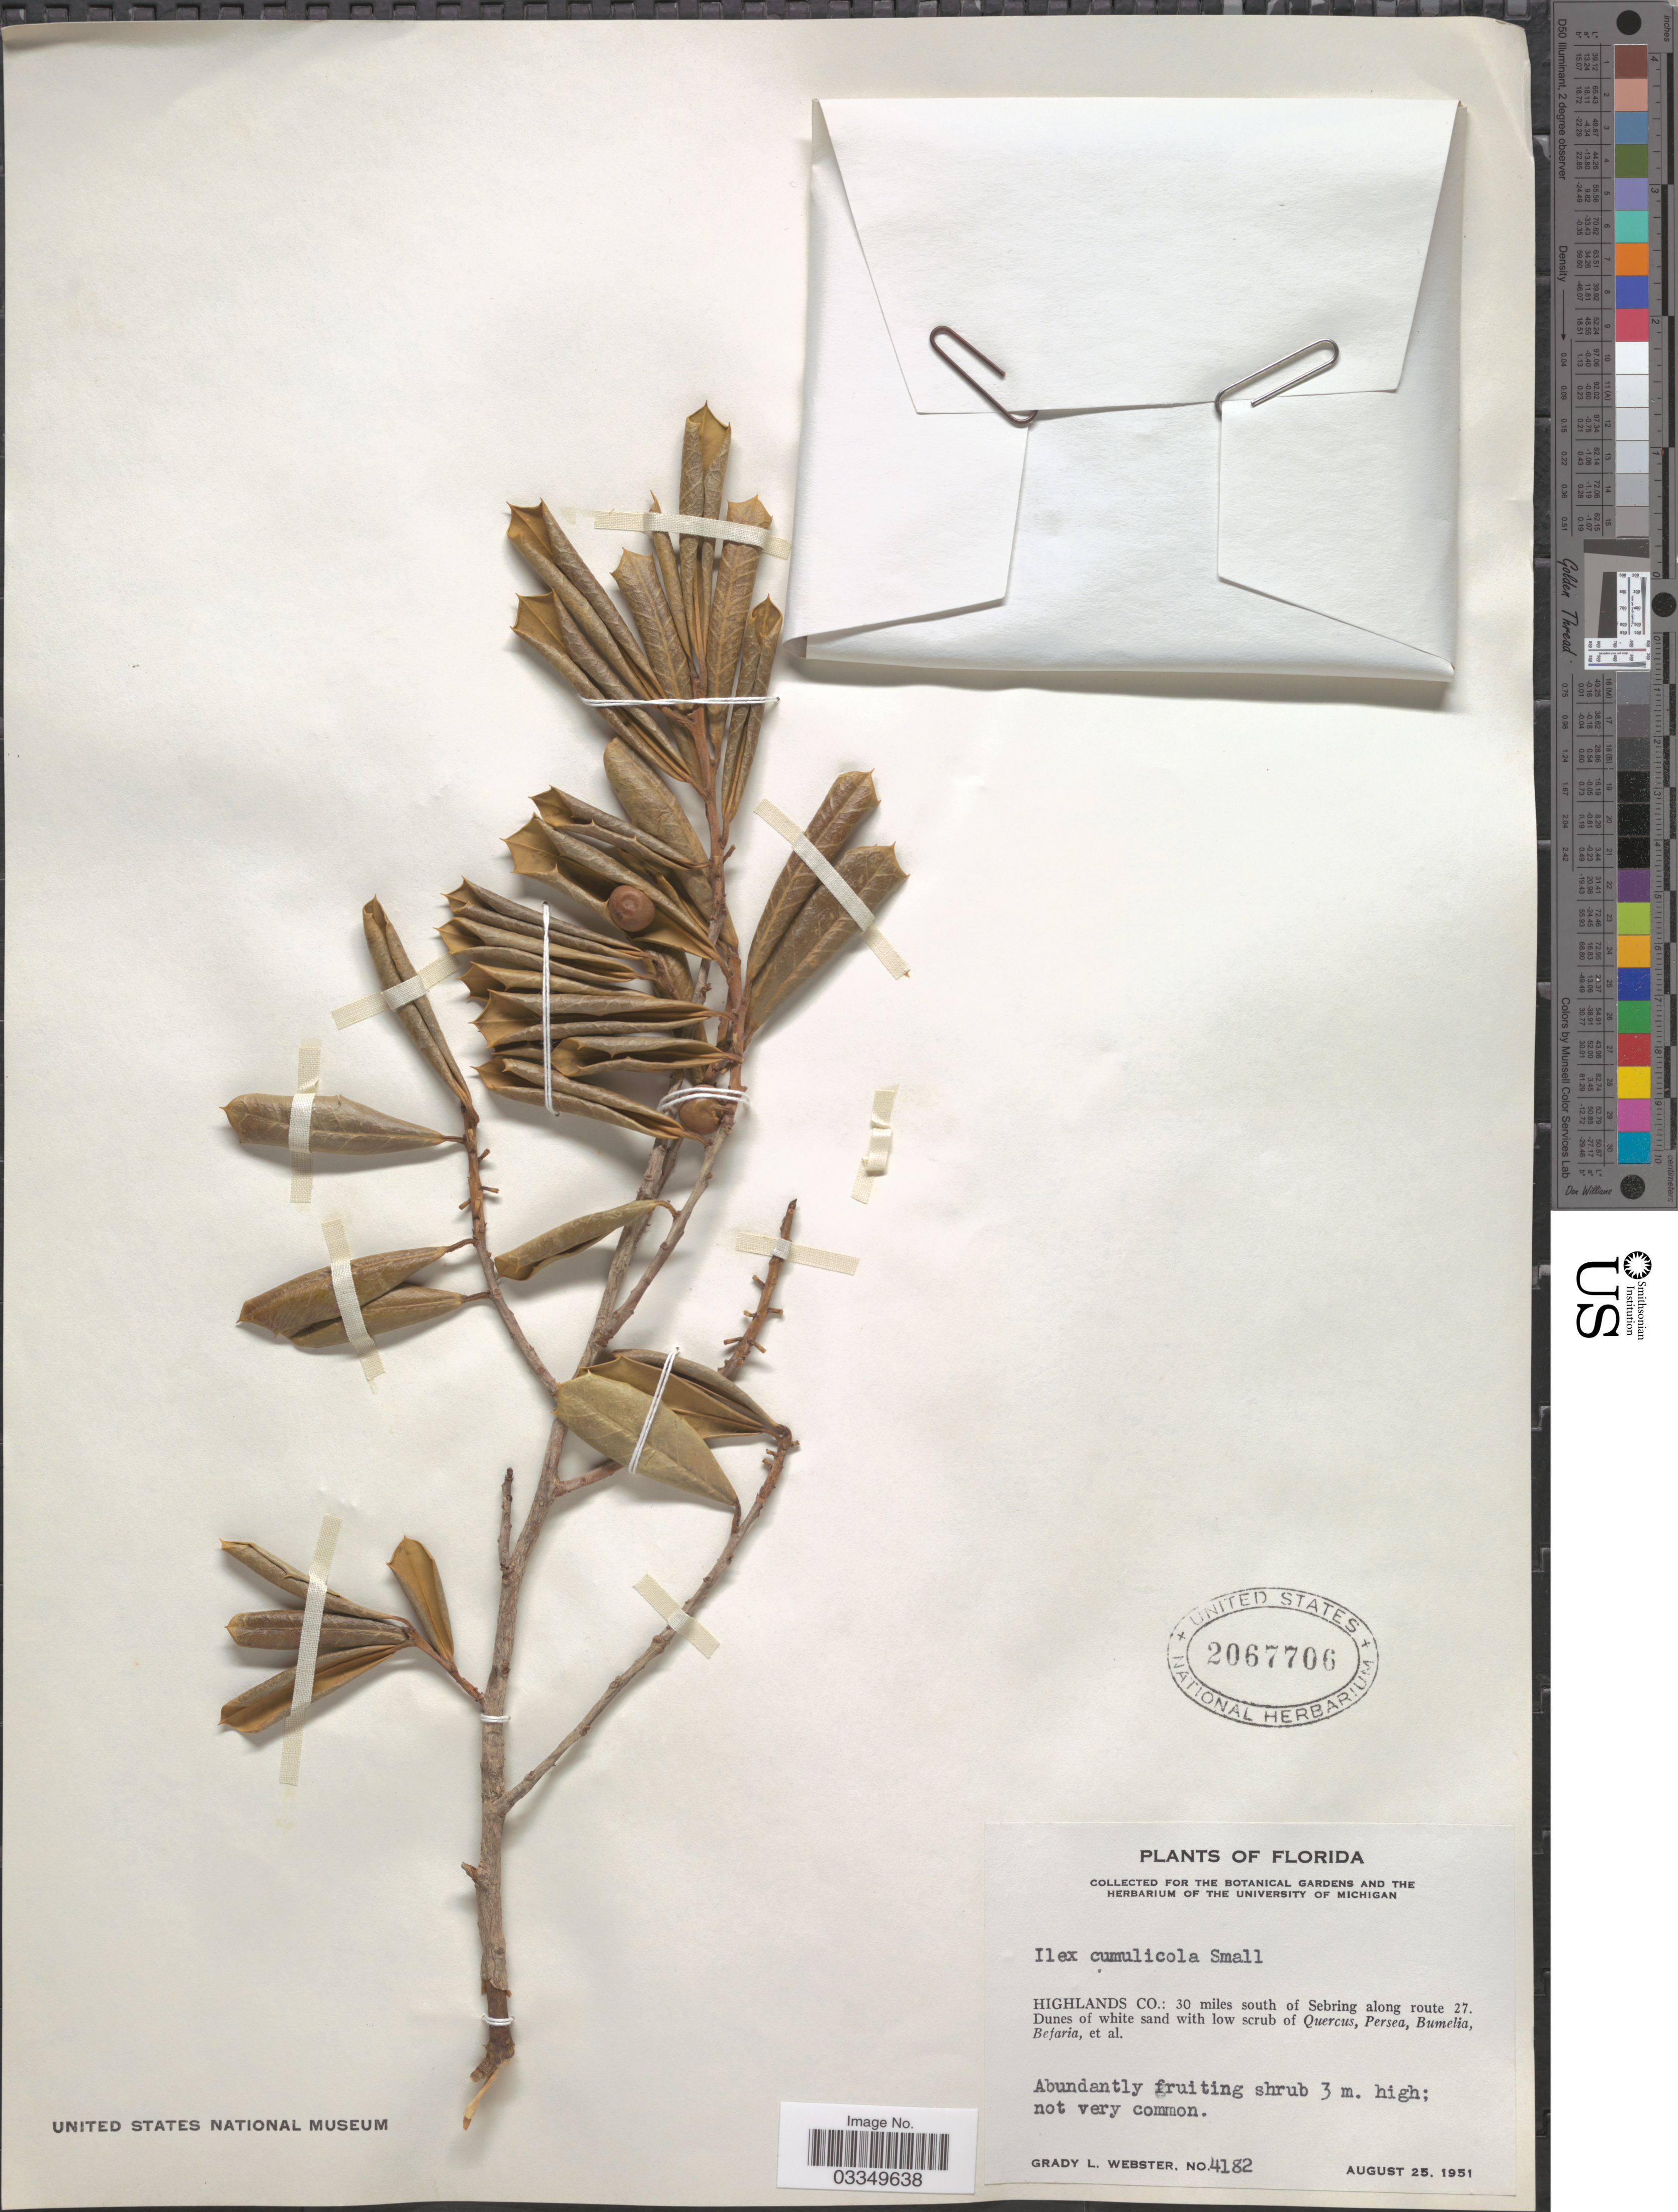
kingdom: Plantae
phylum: Tracheophyta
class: Magnoliopsida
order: Aquifoliales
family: Aquifoliaceae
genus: Ilex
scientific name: Ilex cumulicola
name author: Small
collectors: G. L. Webster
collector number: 4182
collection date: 1951-08-25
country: United States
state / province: Florida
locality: Highlands Co.: 30 miles south of Sebring along route 27.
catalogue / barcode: US 2067706